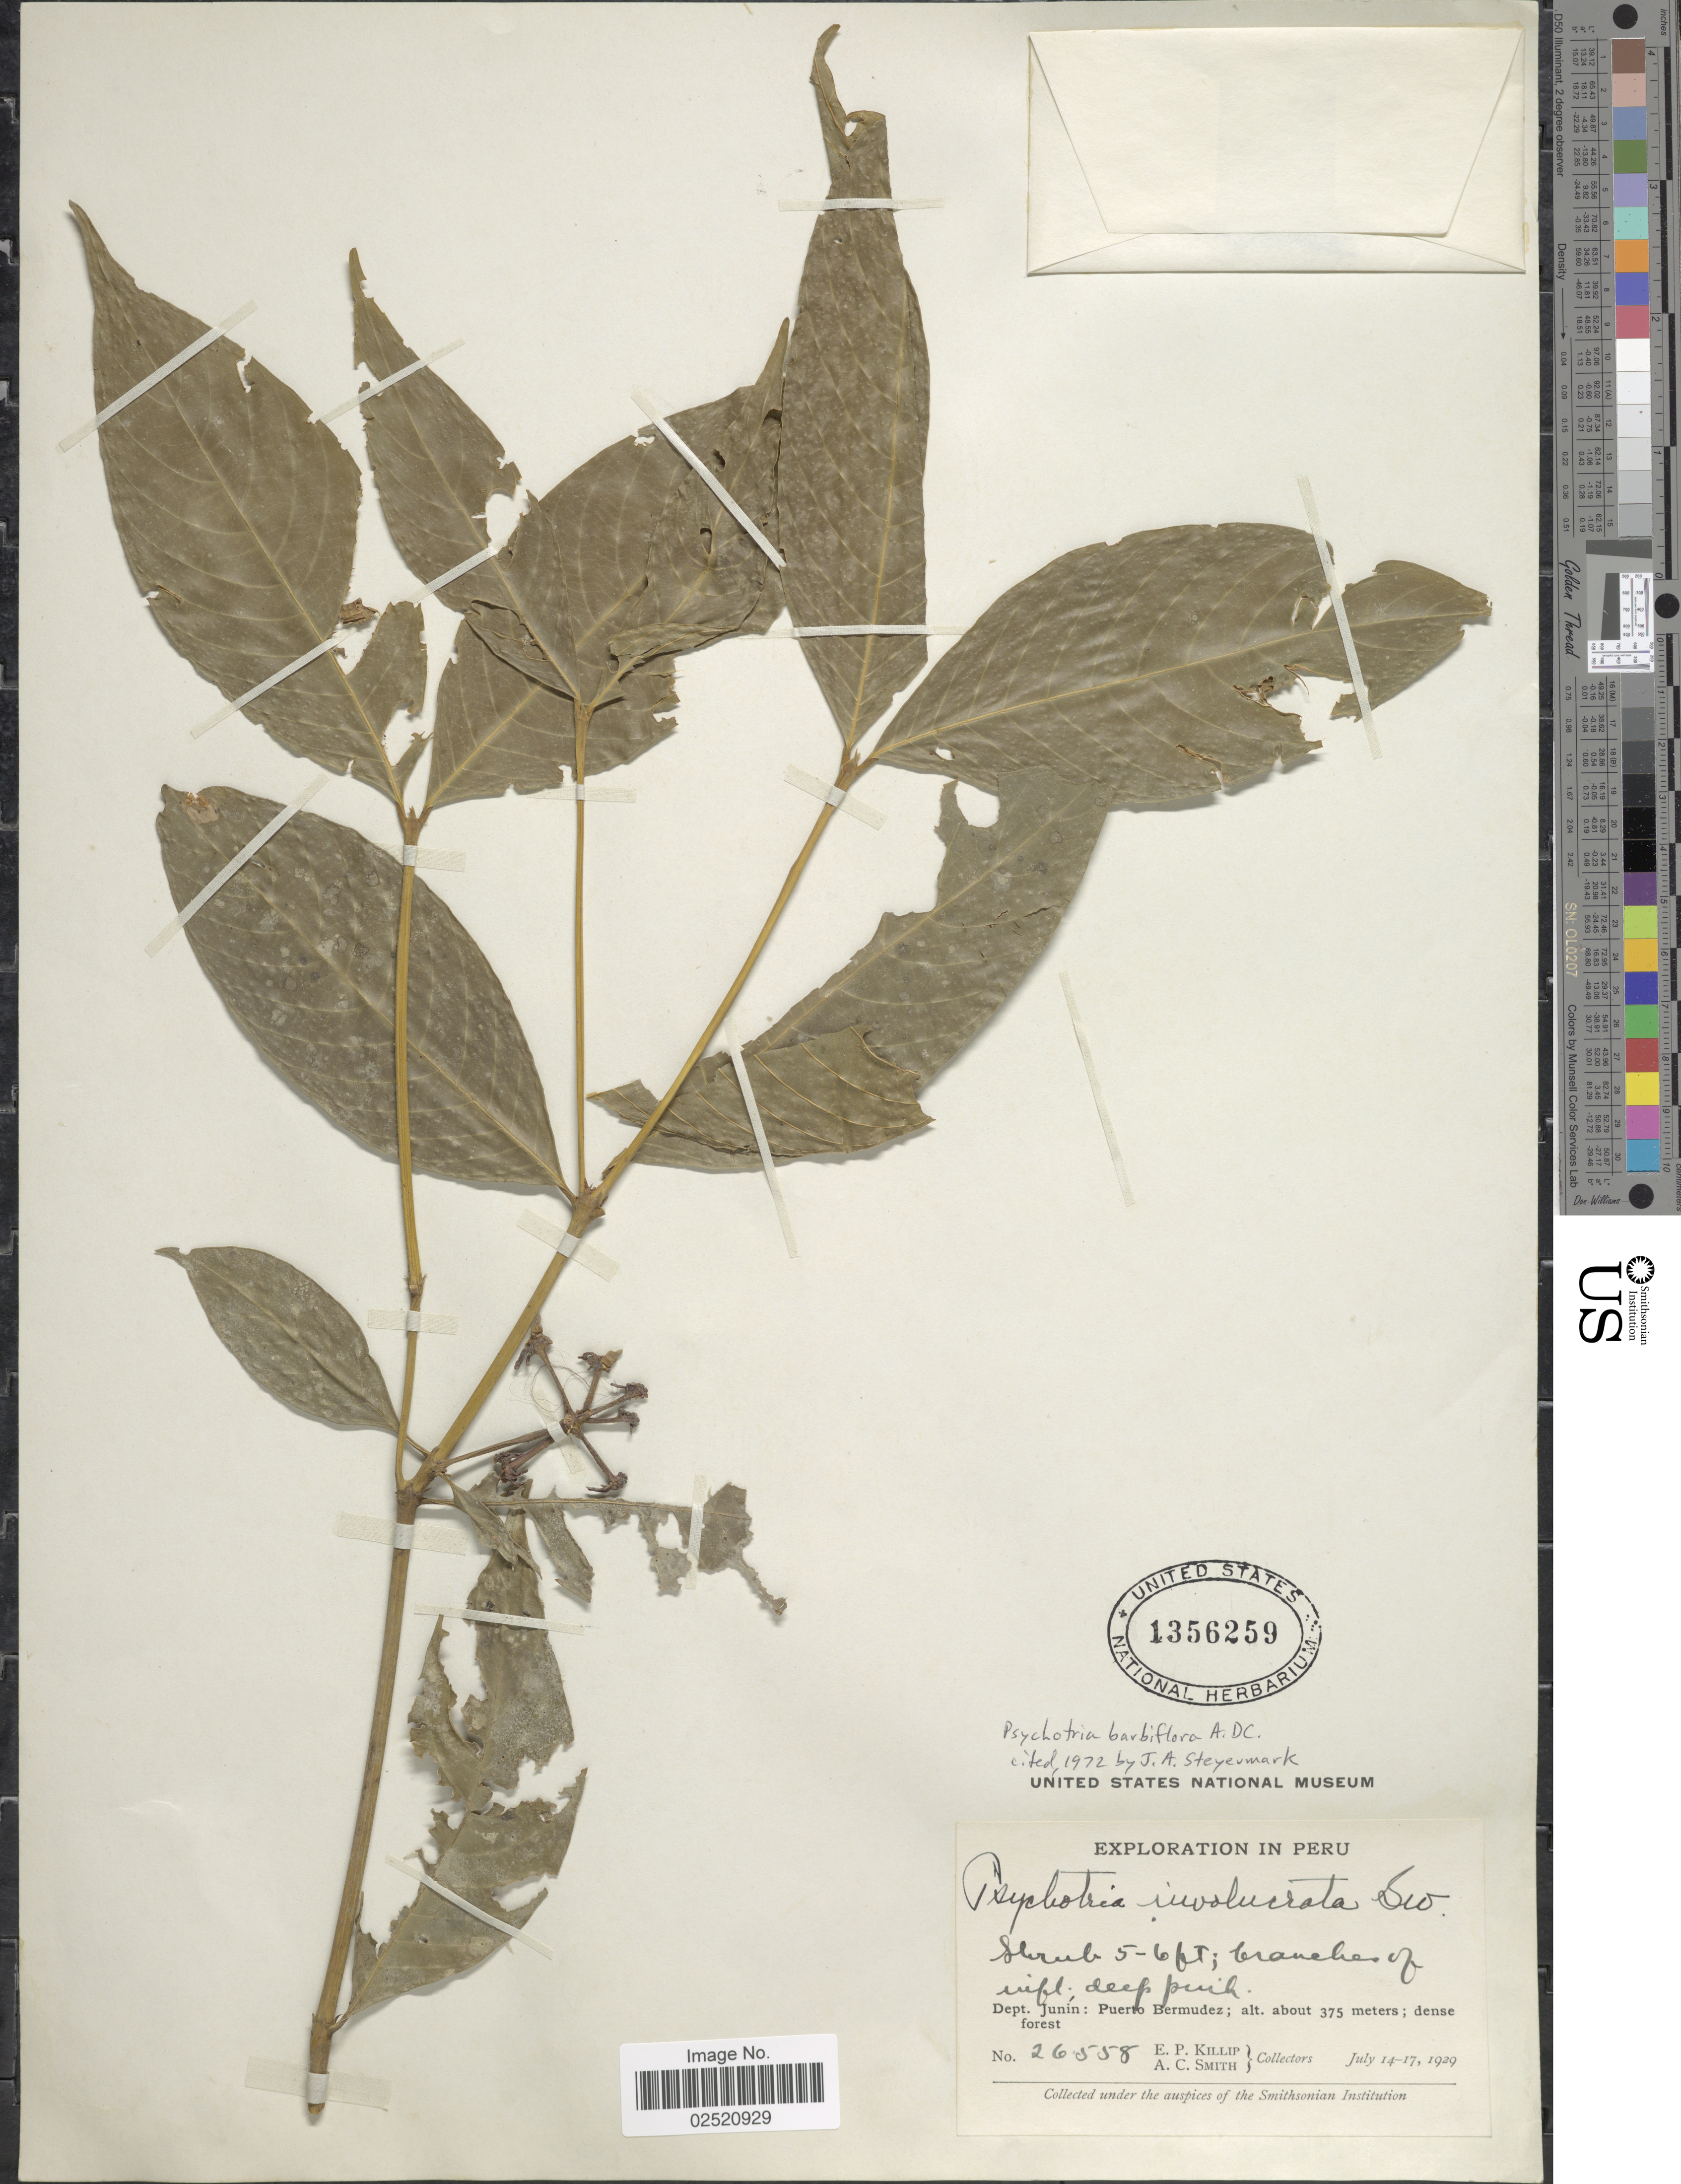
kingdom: Plantae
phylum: Tracheophyta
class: Magnoliopsida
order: Gentianales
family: Rubiaceae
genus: Psychotria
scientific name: Psychotria barbiflora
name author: DC.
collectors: E. P. Killip & A. C. Smith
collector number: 26558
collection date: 1929-07-14/1929-07-17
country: Peru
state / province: Junín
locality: Puerto Bermudez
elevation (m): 375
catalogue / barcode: US 1356259